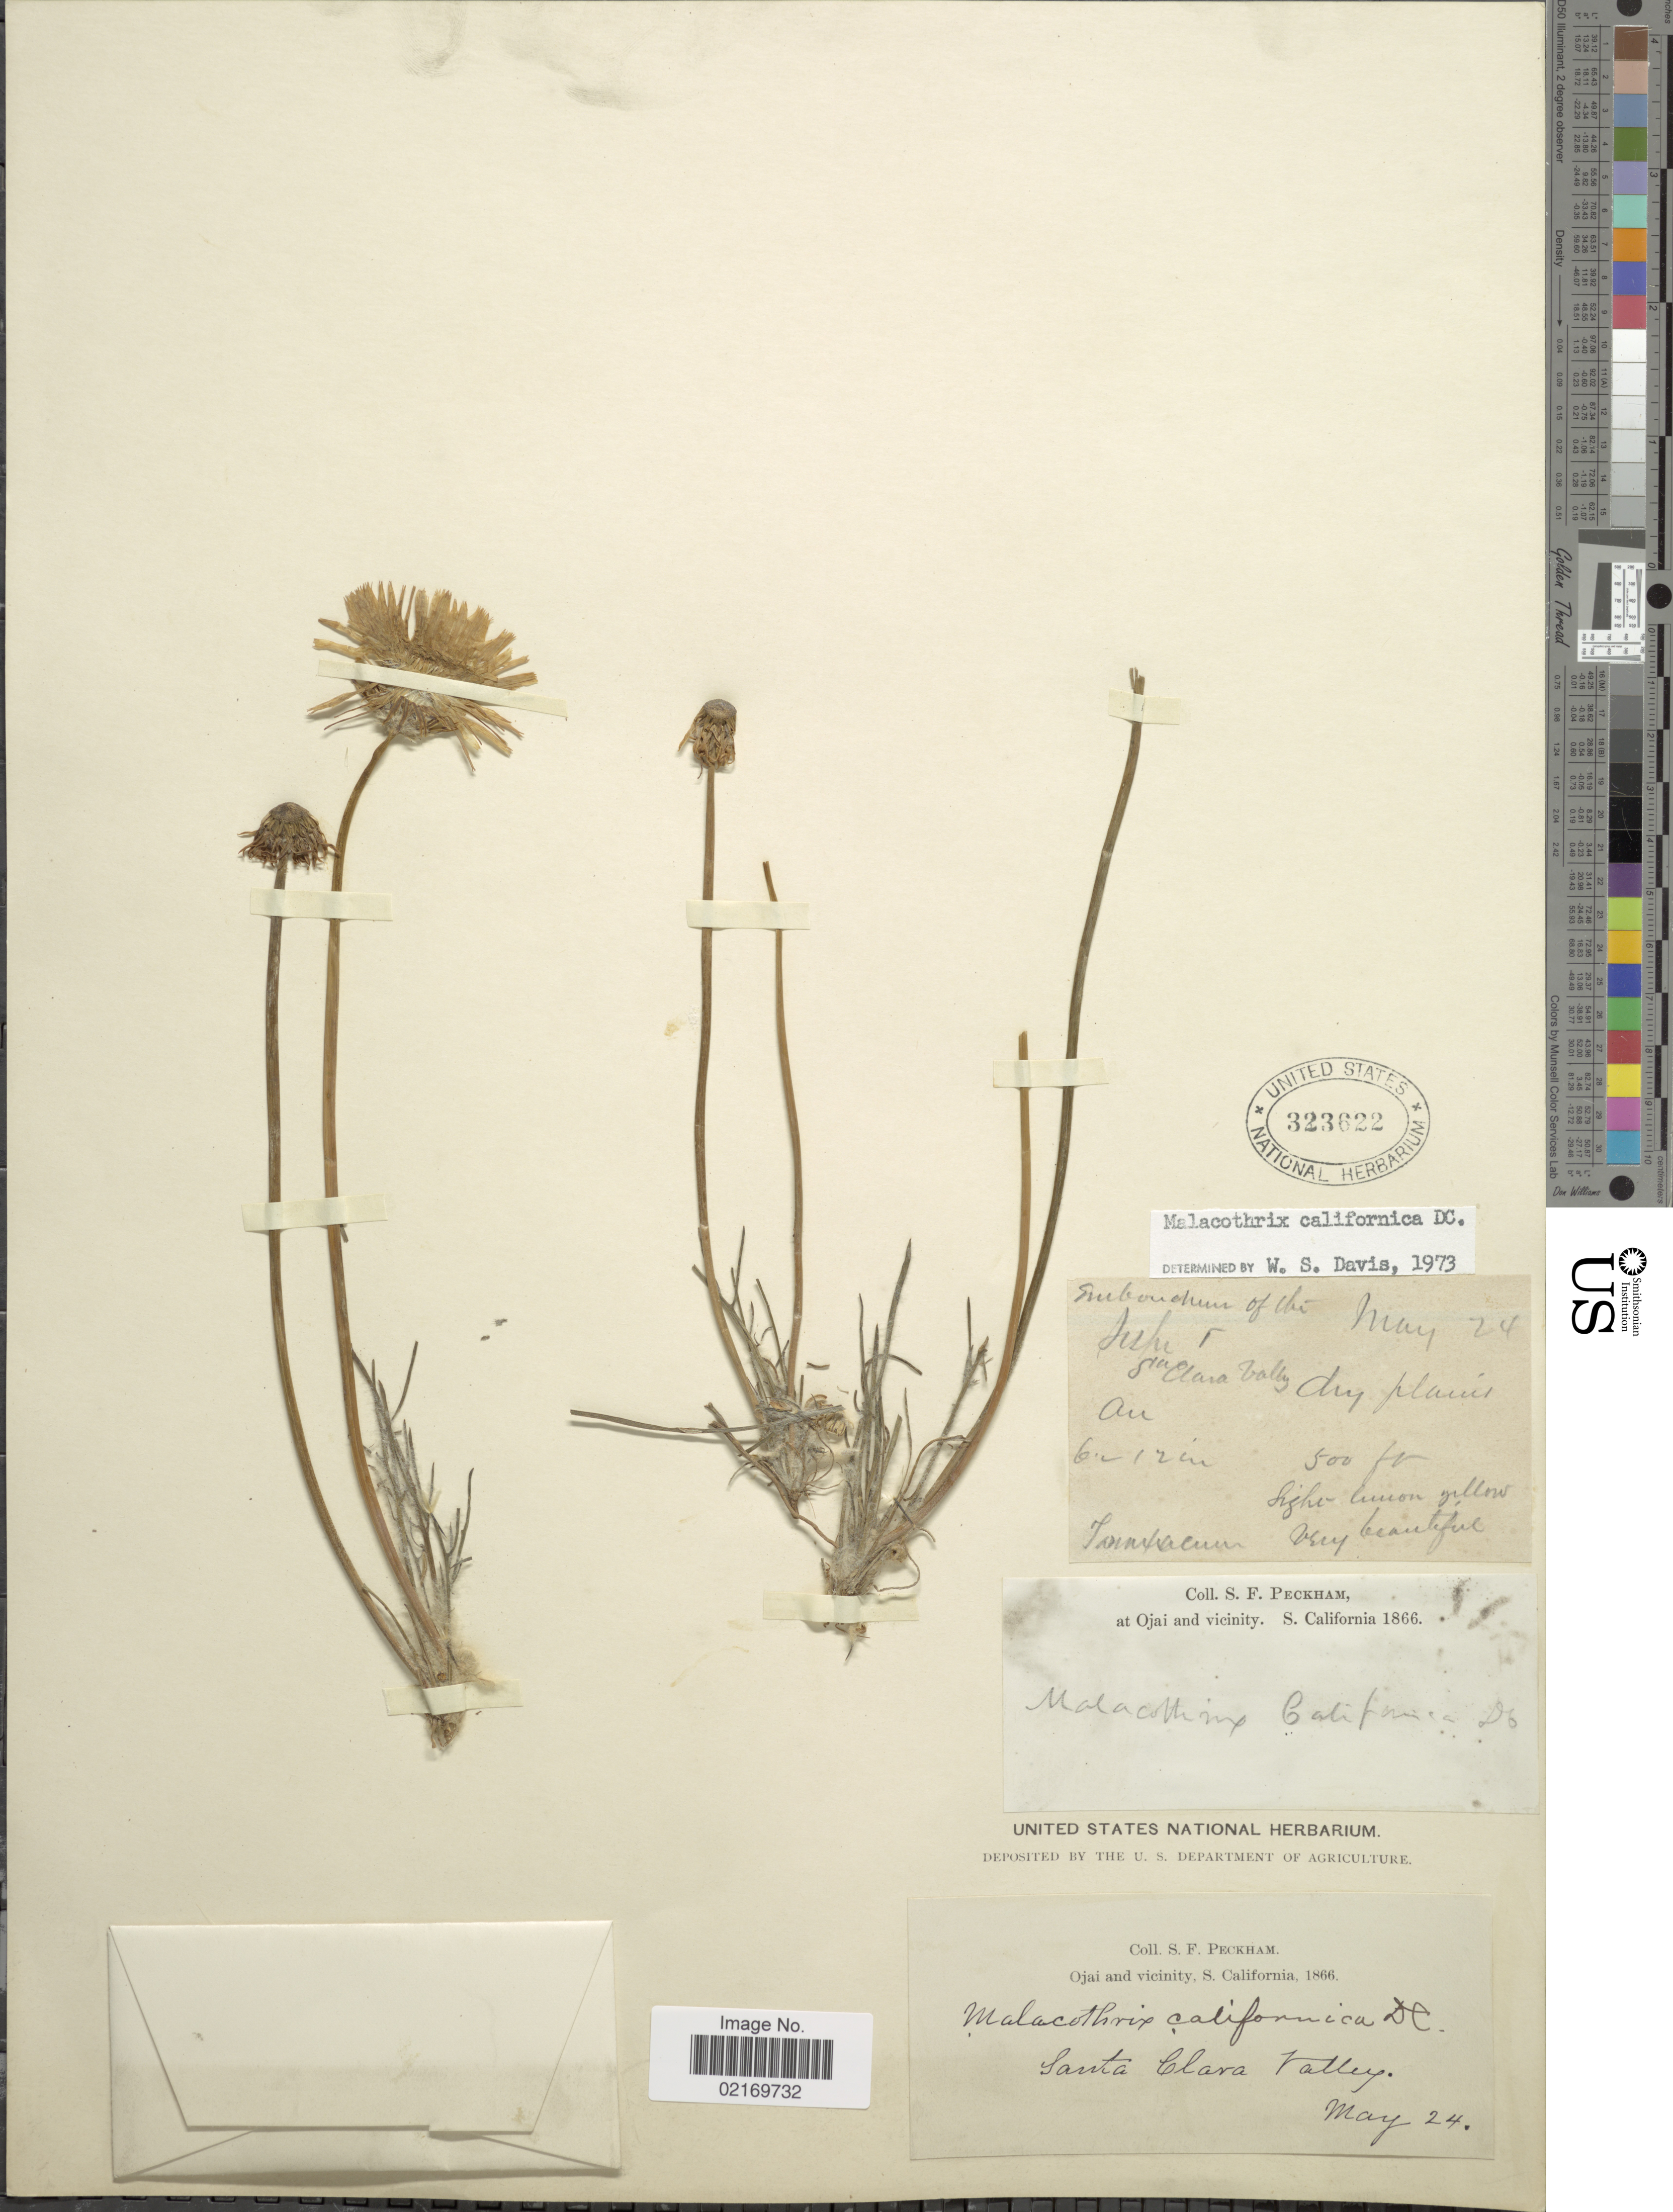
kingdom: Plantae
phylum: Tracheophyta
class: Magnoliopsida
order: Asterales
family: Asteraceae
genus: Malacothrix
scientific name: Malacothrix californica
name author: DC.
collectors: S. Peckham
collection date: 1866-05-24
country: United States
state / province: California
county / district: Ventura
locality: Ojai and Vicinity, S. California, Santa Clara Valley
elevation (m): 152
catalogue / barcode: US 323622